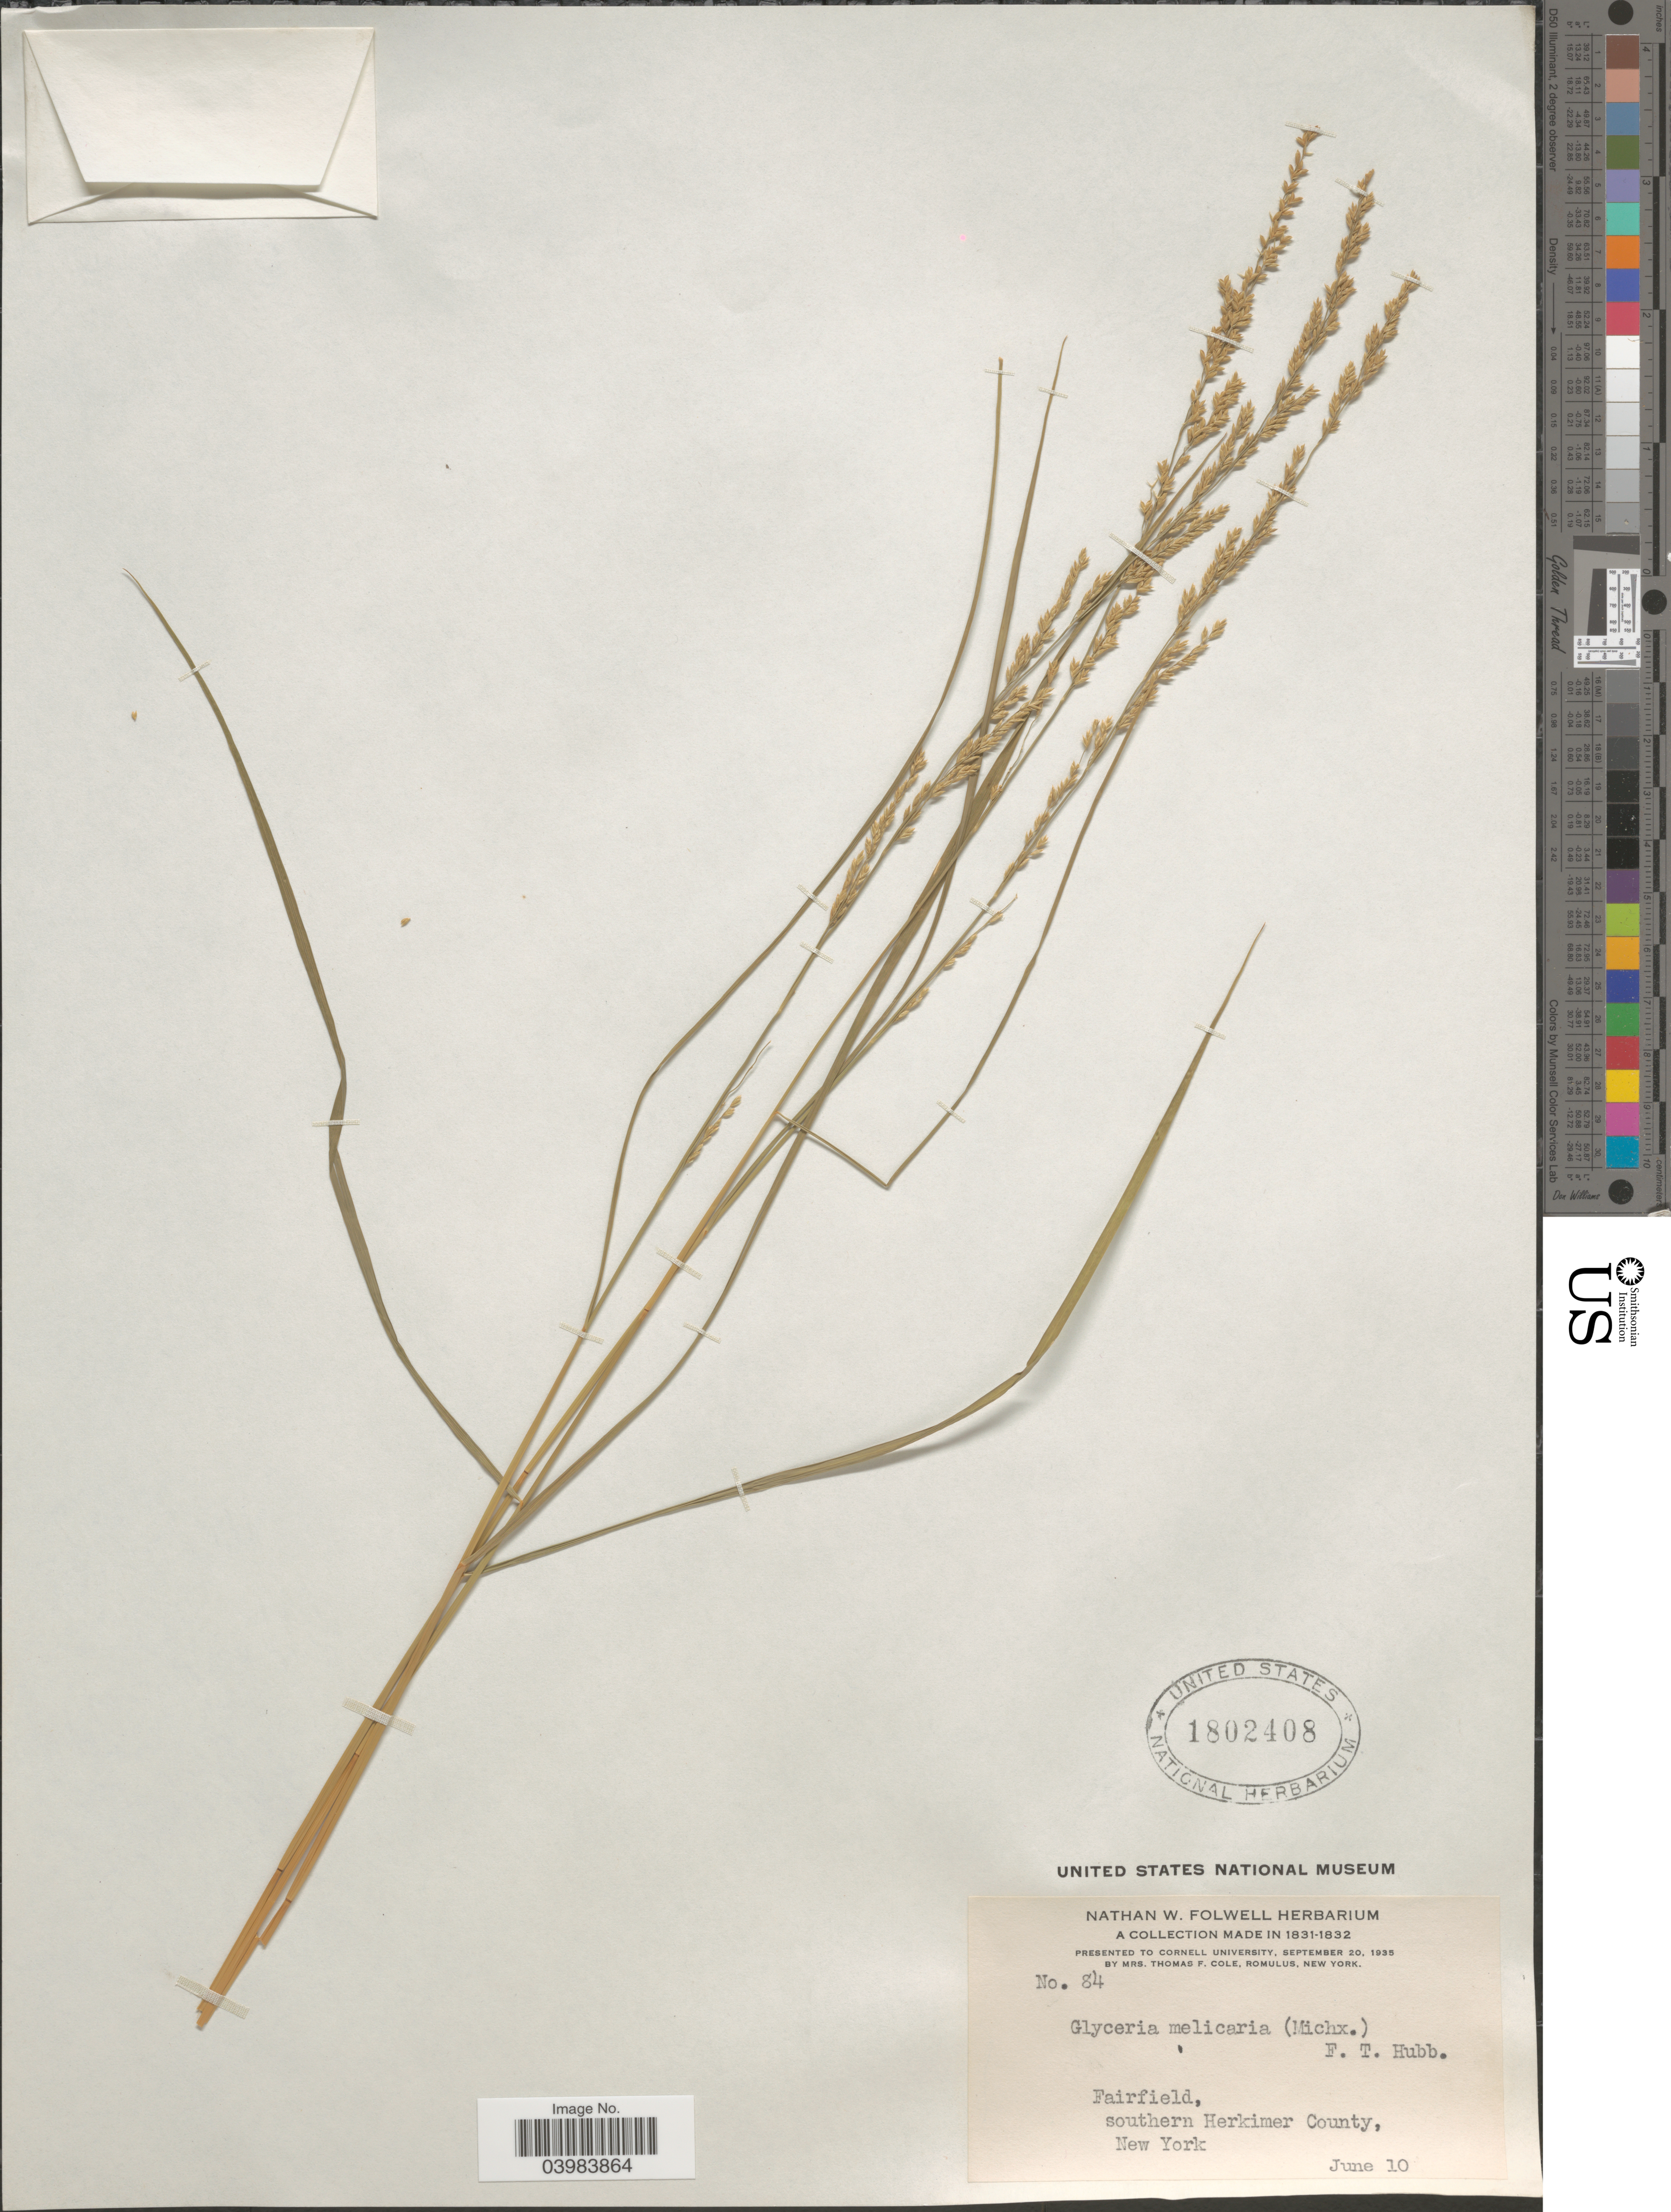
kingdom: Plantae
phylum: Tracheophyta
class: Liliopsida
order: Poales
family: Poaceae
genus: Glyceria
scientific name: Glyceria melicaria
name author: (Michx.) F.T. Hubb.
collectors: ex herb. Nathan W. Folwell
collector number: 84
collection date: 1831-06-10/1832-06-10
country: United States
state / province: New York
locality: Fairfield, southern Herkimer County.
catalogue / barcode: US 1802408